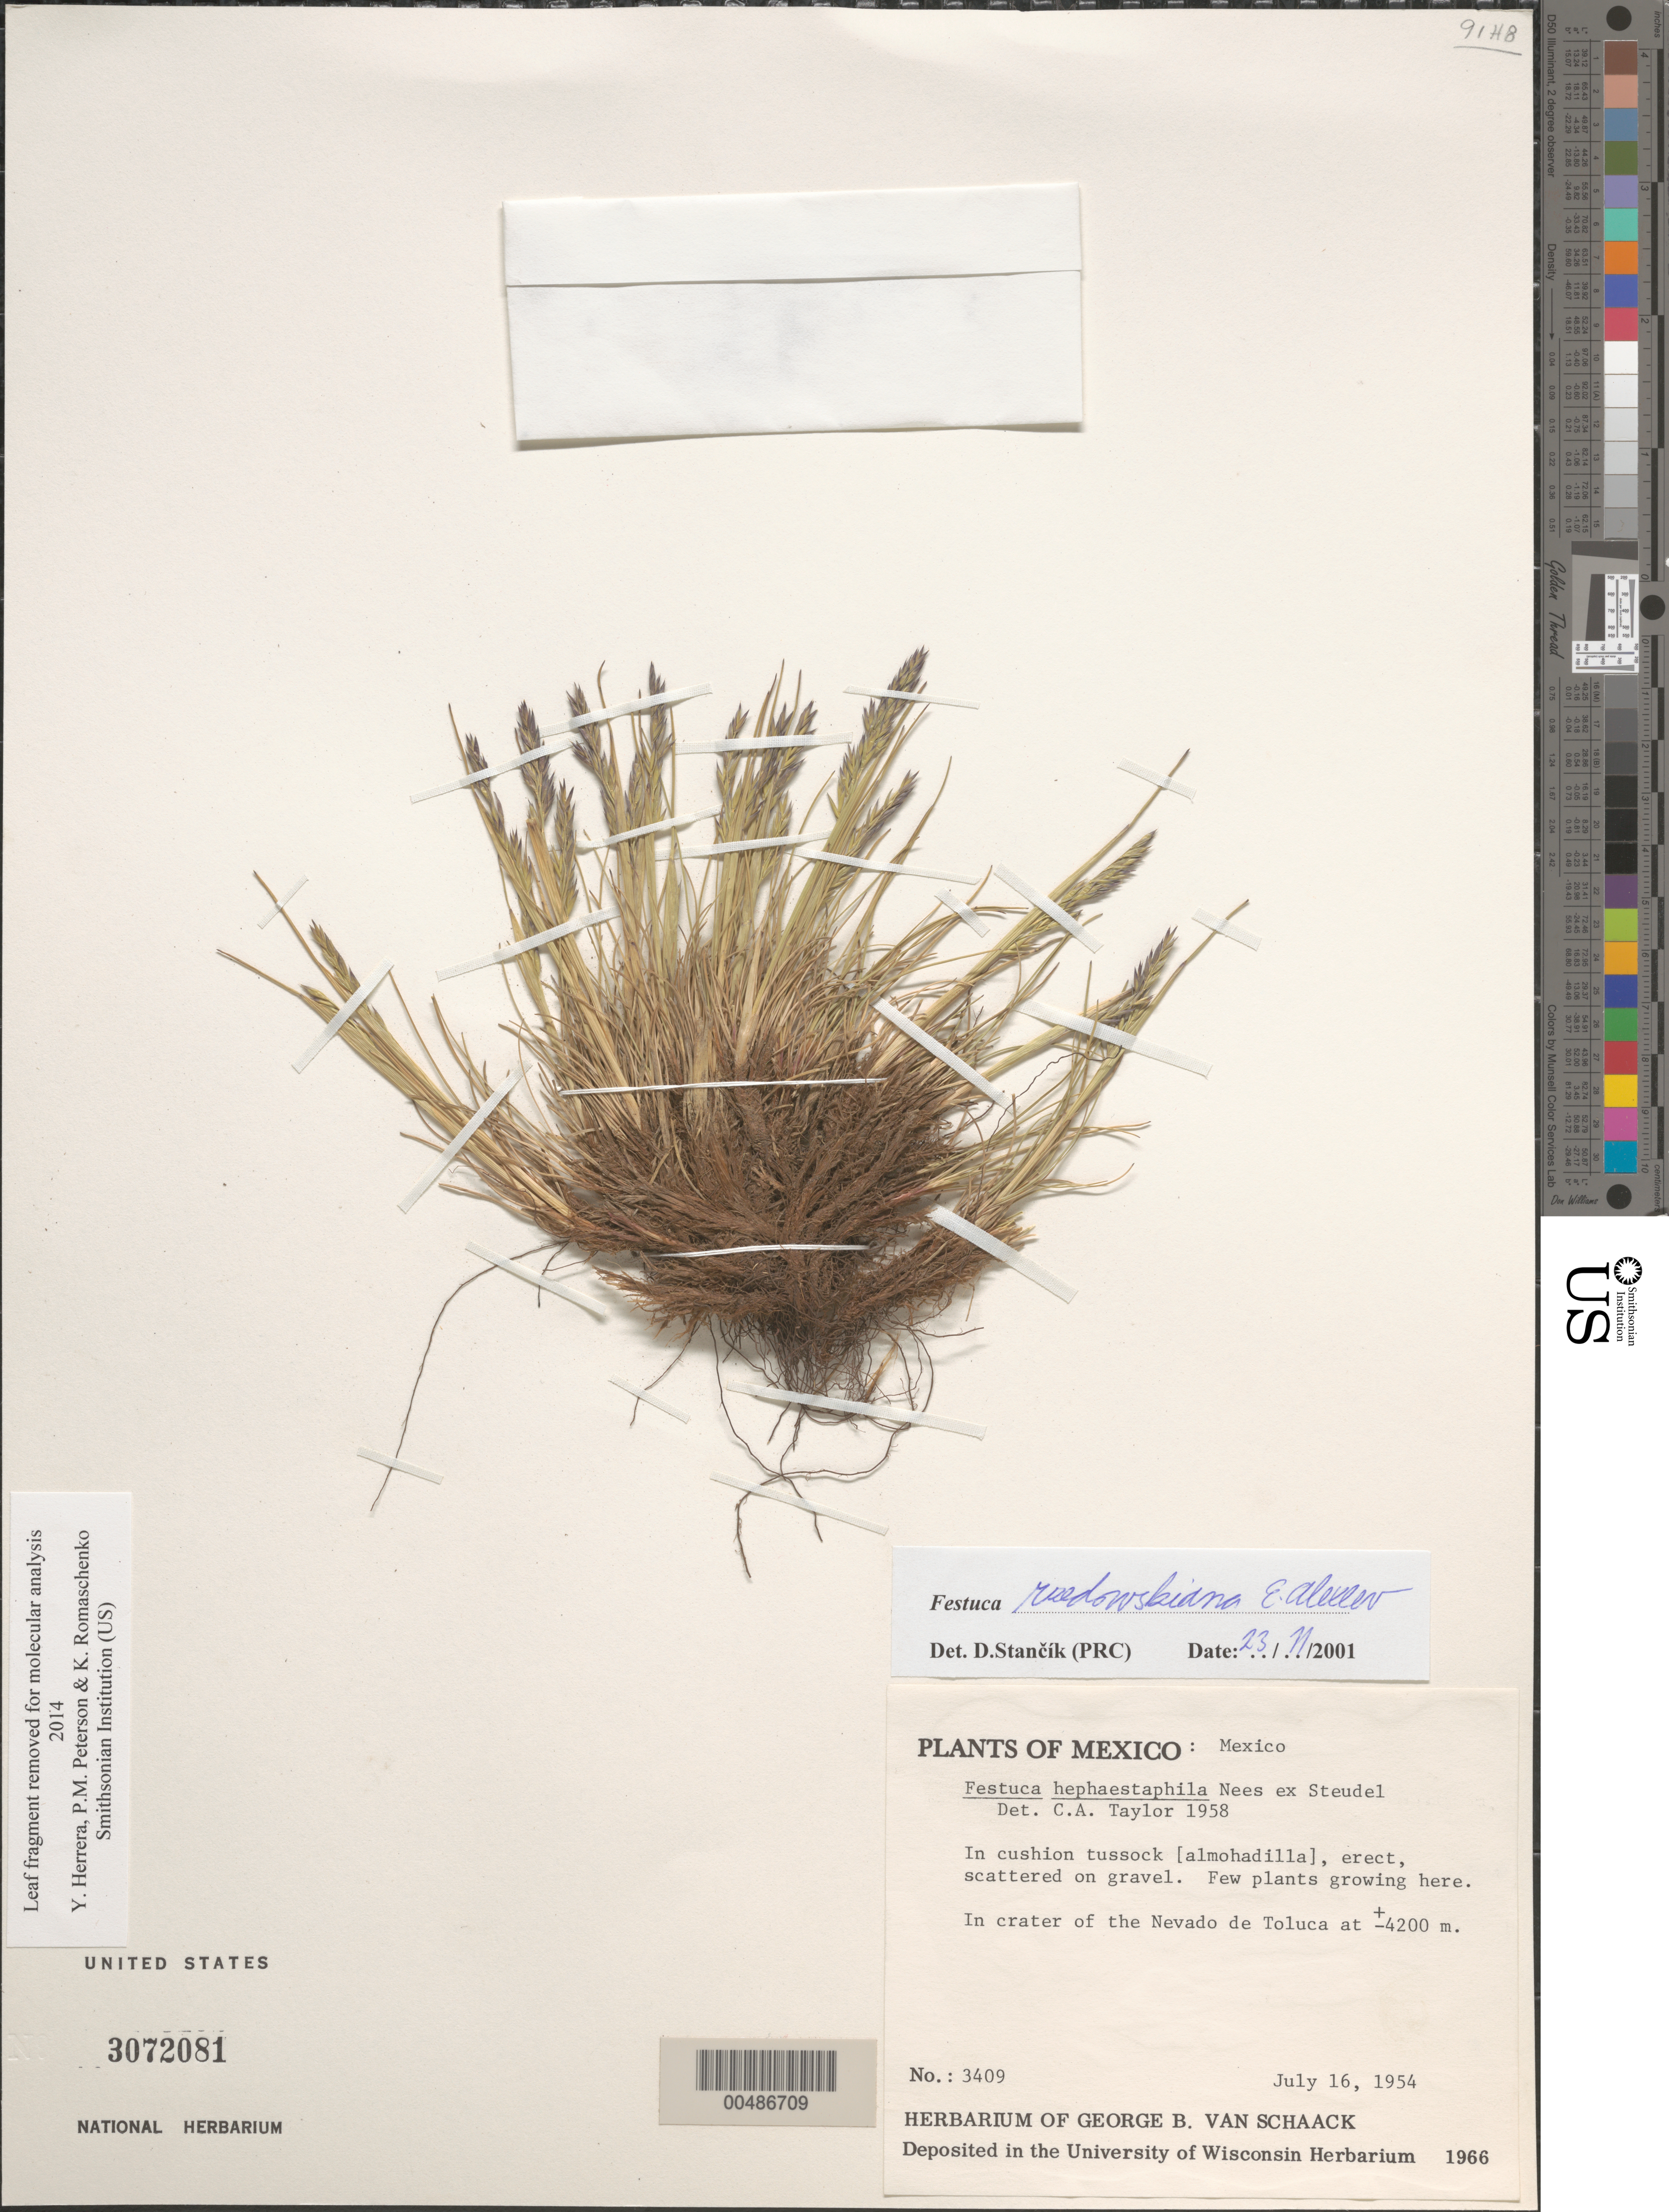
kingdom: Plantae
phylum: Tracheophyta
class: Liliopsida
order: Poales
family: Poaceae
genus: Festuca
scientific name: Festuca hephaestophila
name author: Nees ex Steud.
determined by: Taylor, C. A.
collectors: G. Van Schaak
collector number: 3409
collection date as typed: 16 Jul 1954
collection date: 1954-07-16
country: Mexico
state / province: México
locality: in crater of the Nevado de Toluca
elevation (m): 4200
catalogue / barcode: US 3072081